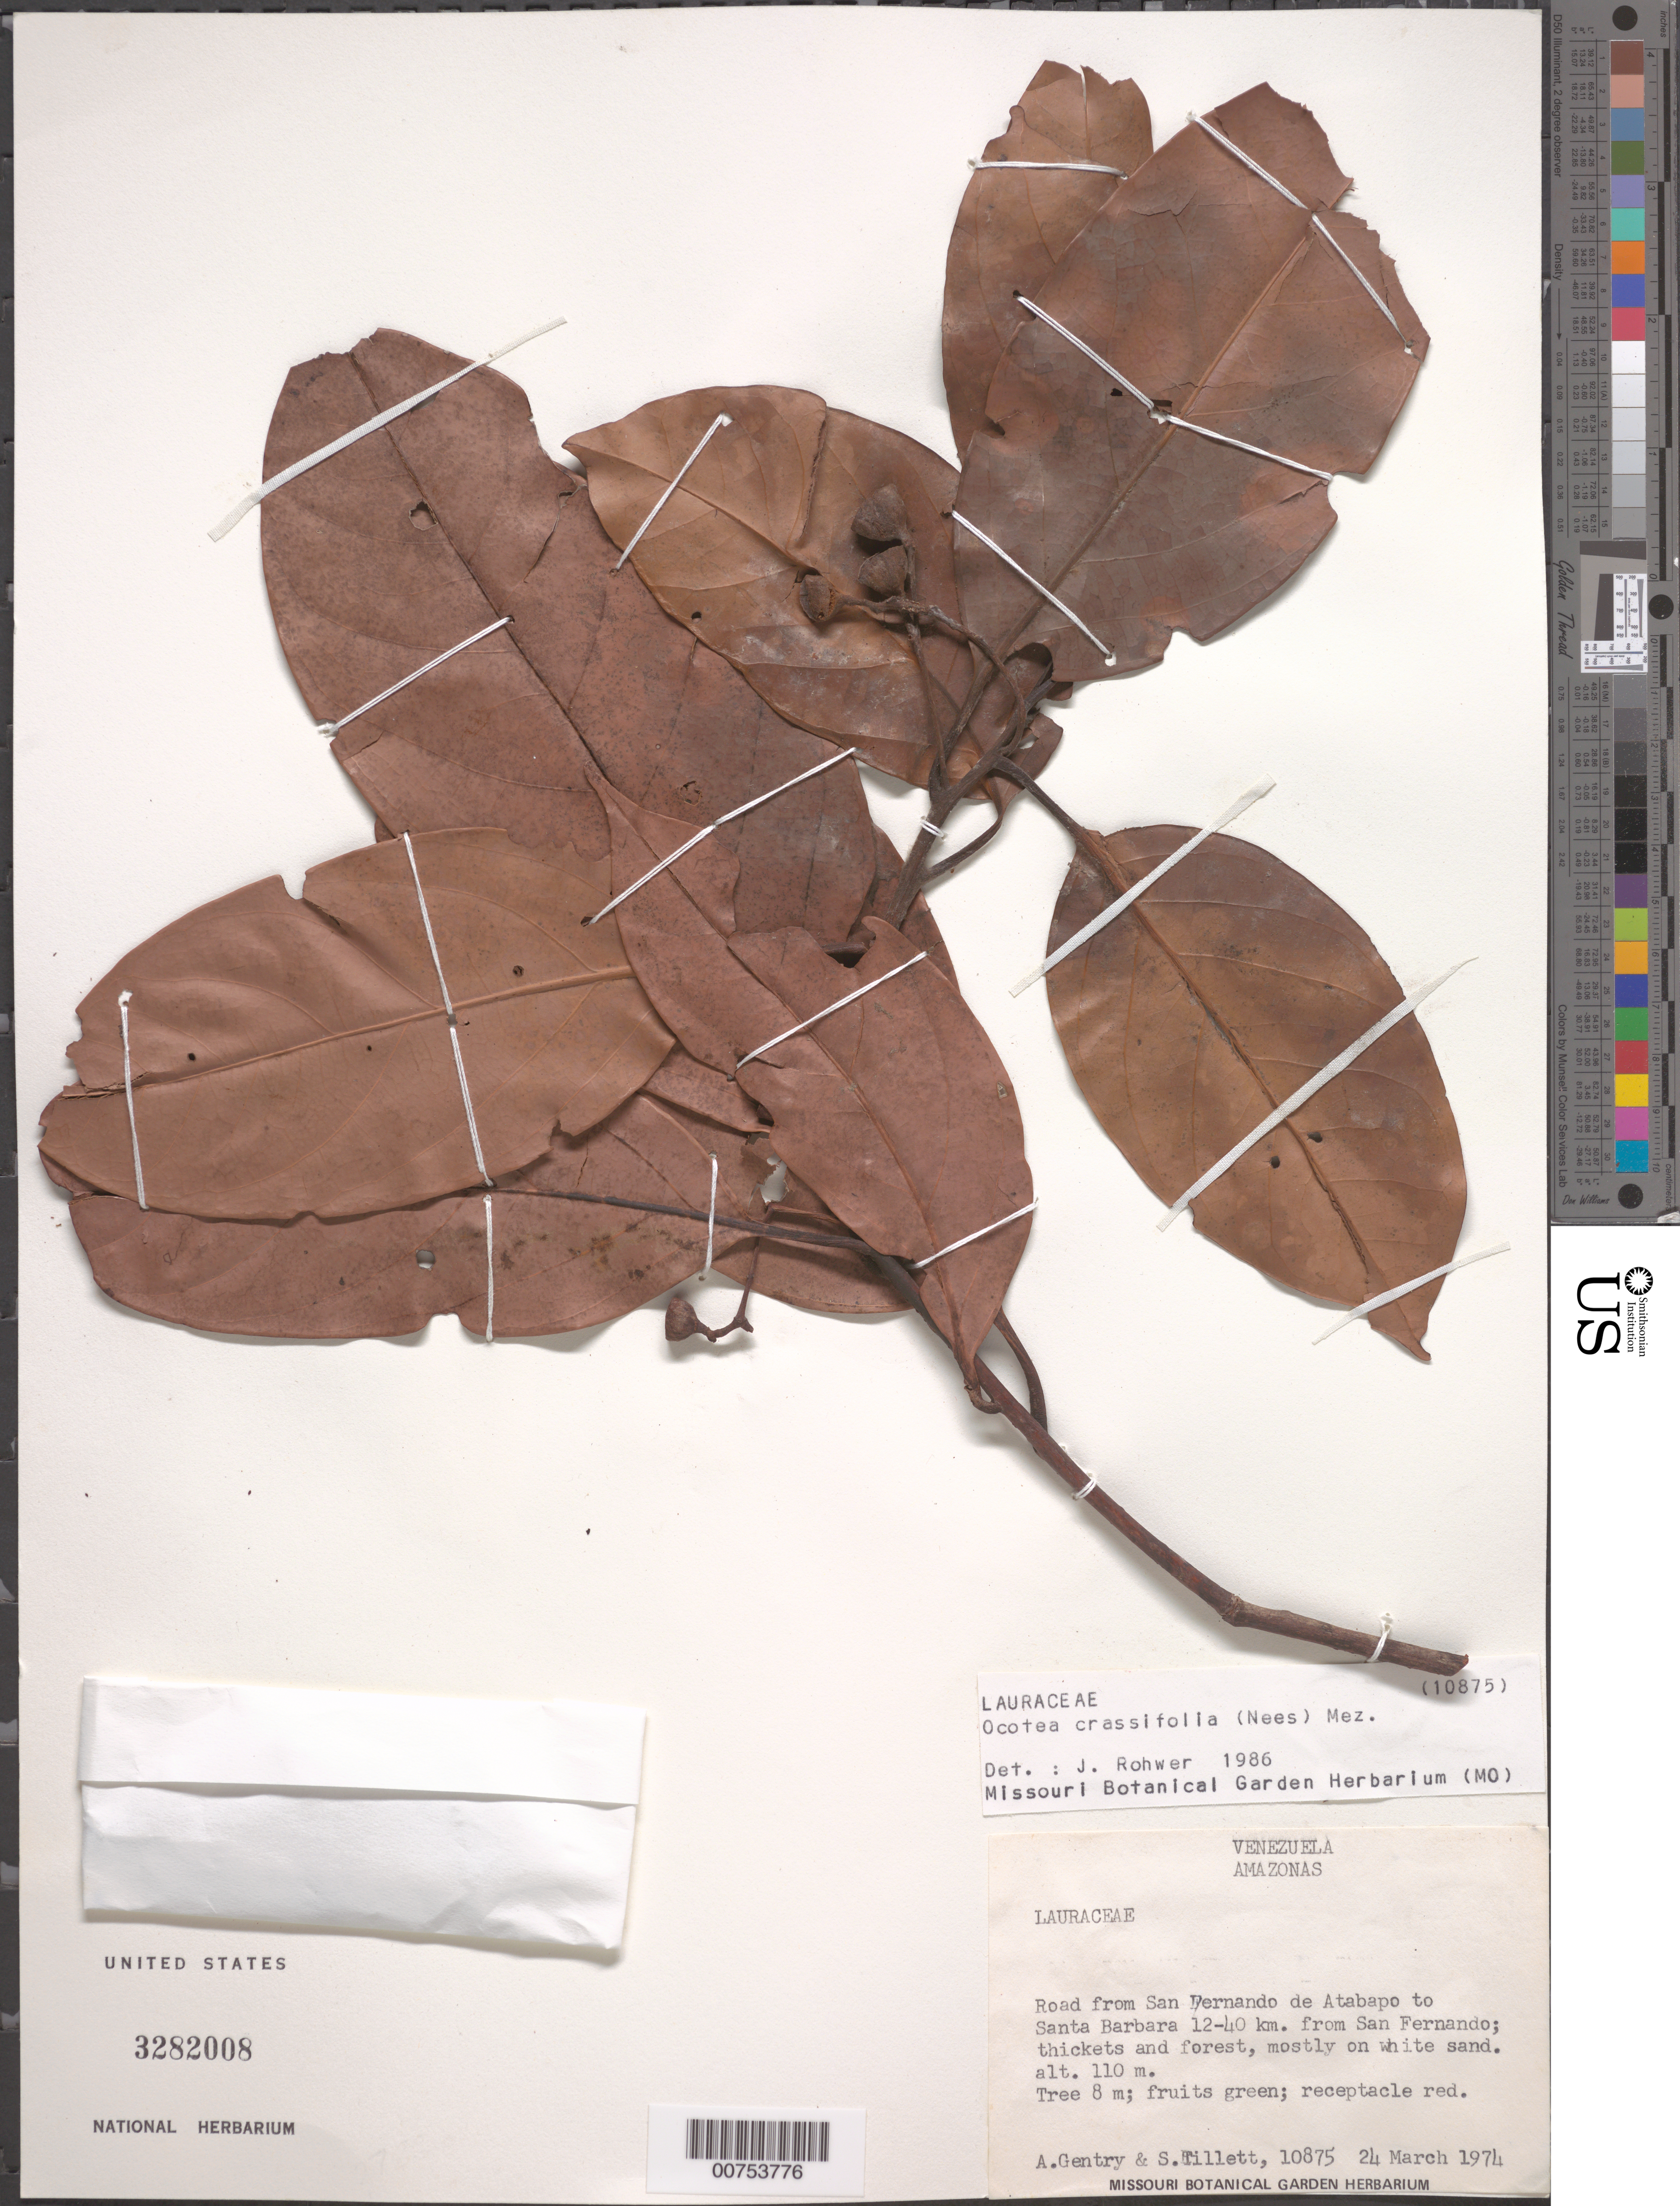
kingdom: Plantae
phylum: Tracheophyta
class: Magnoliopsida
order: Laurales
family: Lauraceae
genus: Ocotea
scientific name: Ocotea crassifolia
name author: (Nees) Mez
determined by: Rohwer, J. G.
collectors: A. H. Gentry & S. S. Tillett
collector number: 10875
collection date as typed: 24-Mar-74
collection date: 1974-03-24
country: Venezuela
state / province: Amazonas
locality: San Fernando de Atabapo road to Santa Barbara, 12-40 km from San Fernando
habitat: Thickets and forest, mostly on white sand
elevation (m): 110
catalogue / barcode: US 3282008